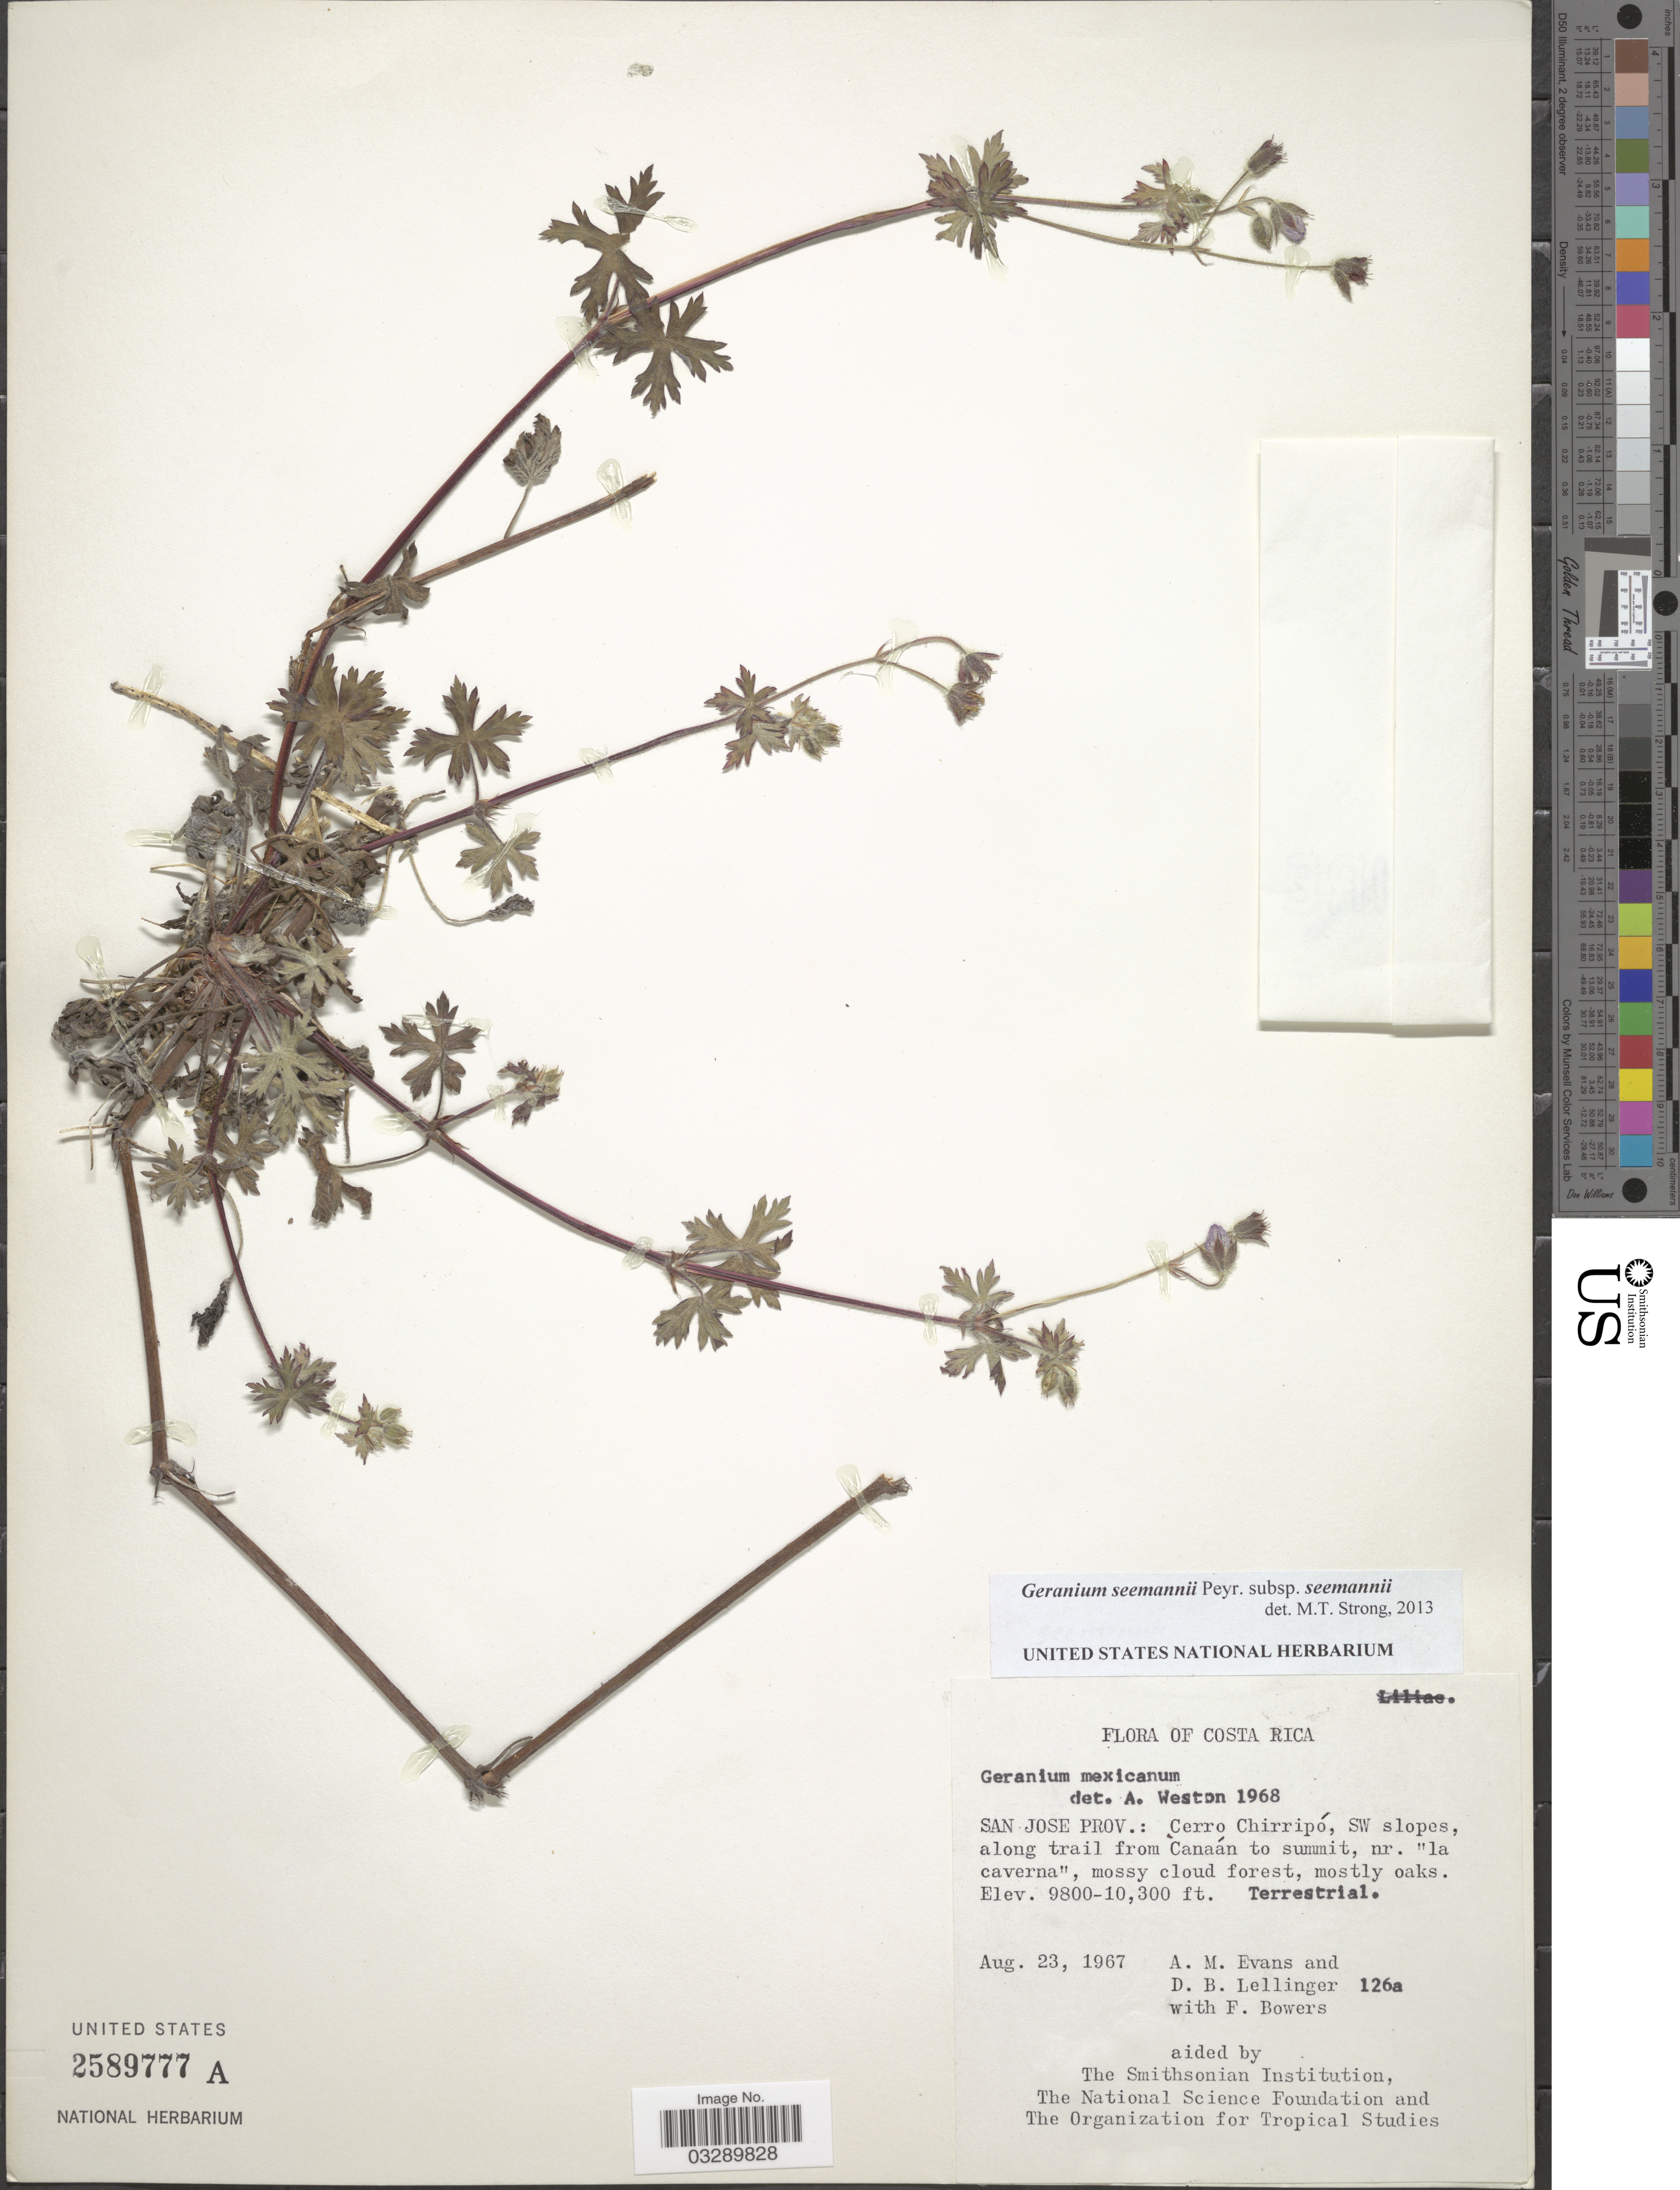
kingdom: Plantae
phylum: Tracheophyta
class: Magnoliopsida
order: Geraniales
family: Geraniaceae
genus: Geranium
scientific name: Geranium seemannii subsp. seemannii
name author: Peyr.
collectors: A. M. Evans, D. B. Lellinger & F. Bowers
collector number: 126a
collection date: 1967-08-23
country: Costa Rica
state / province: San José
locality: Cerro Chirripó, SW slopes, along trail from Canaán to summit, nr. "la caverna".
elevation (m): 2987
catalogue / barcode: US 2589777A